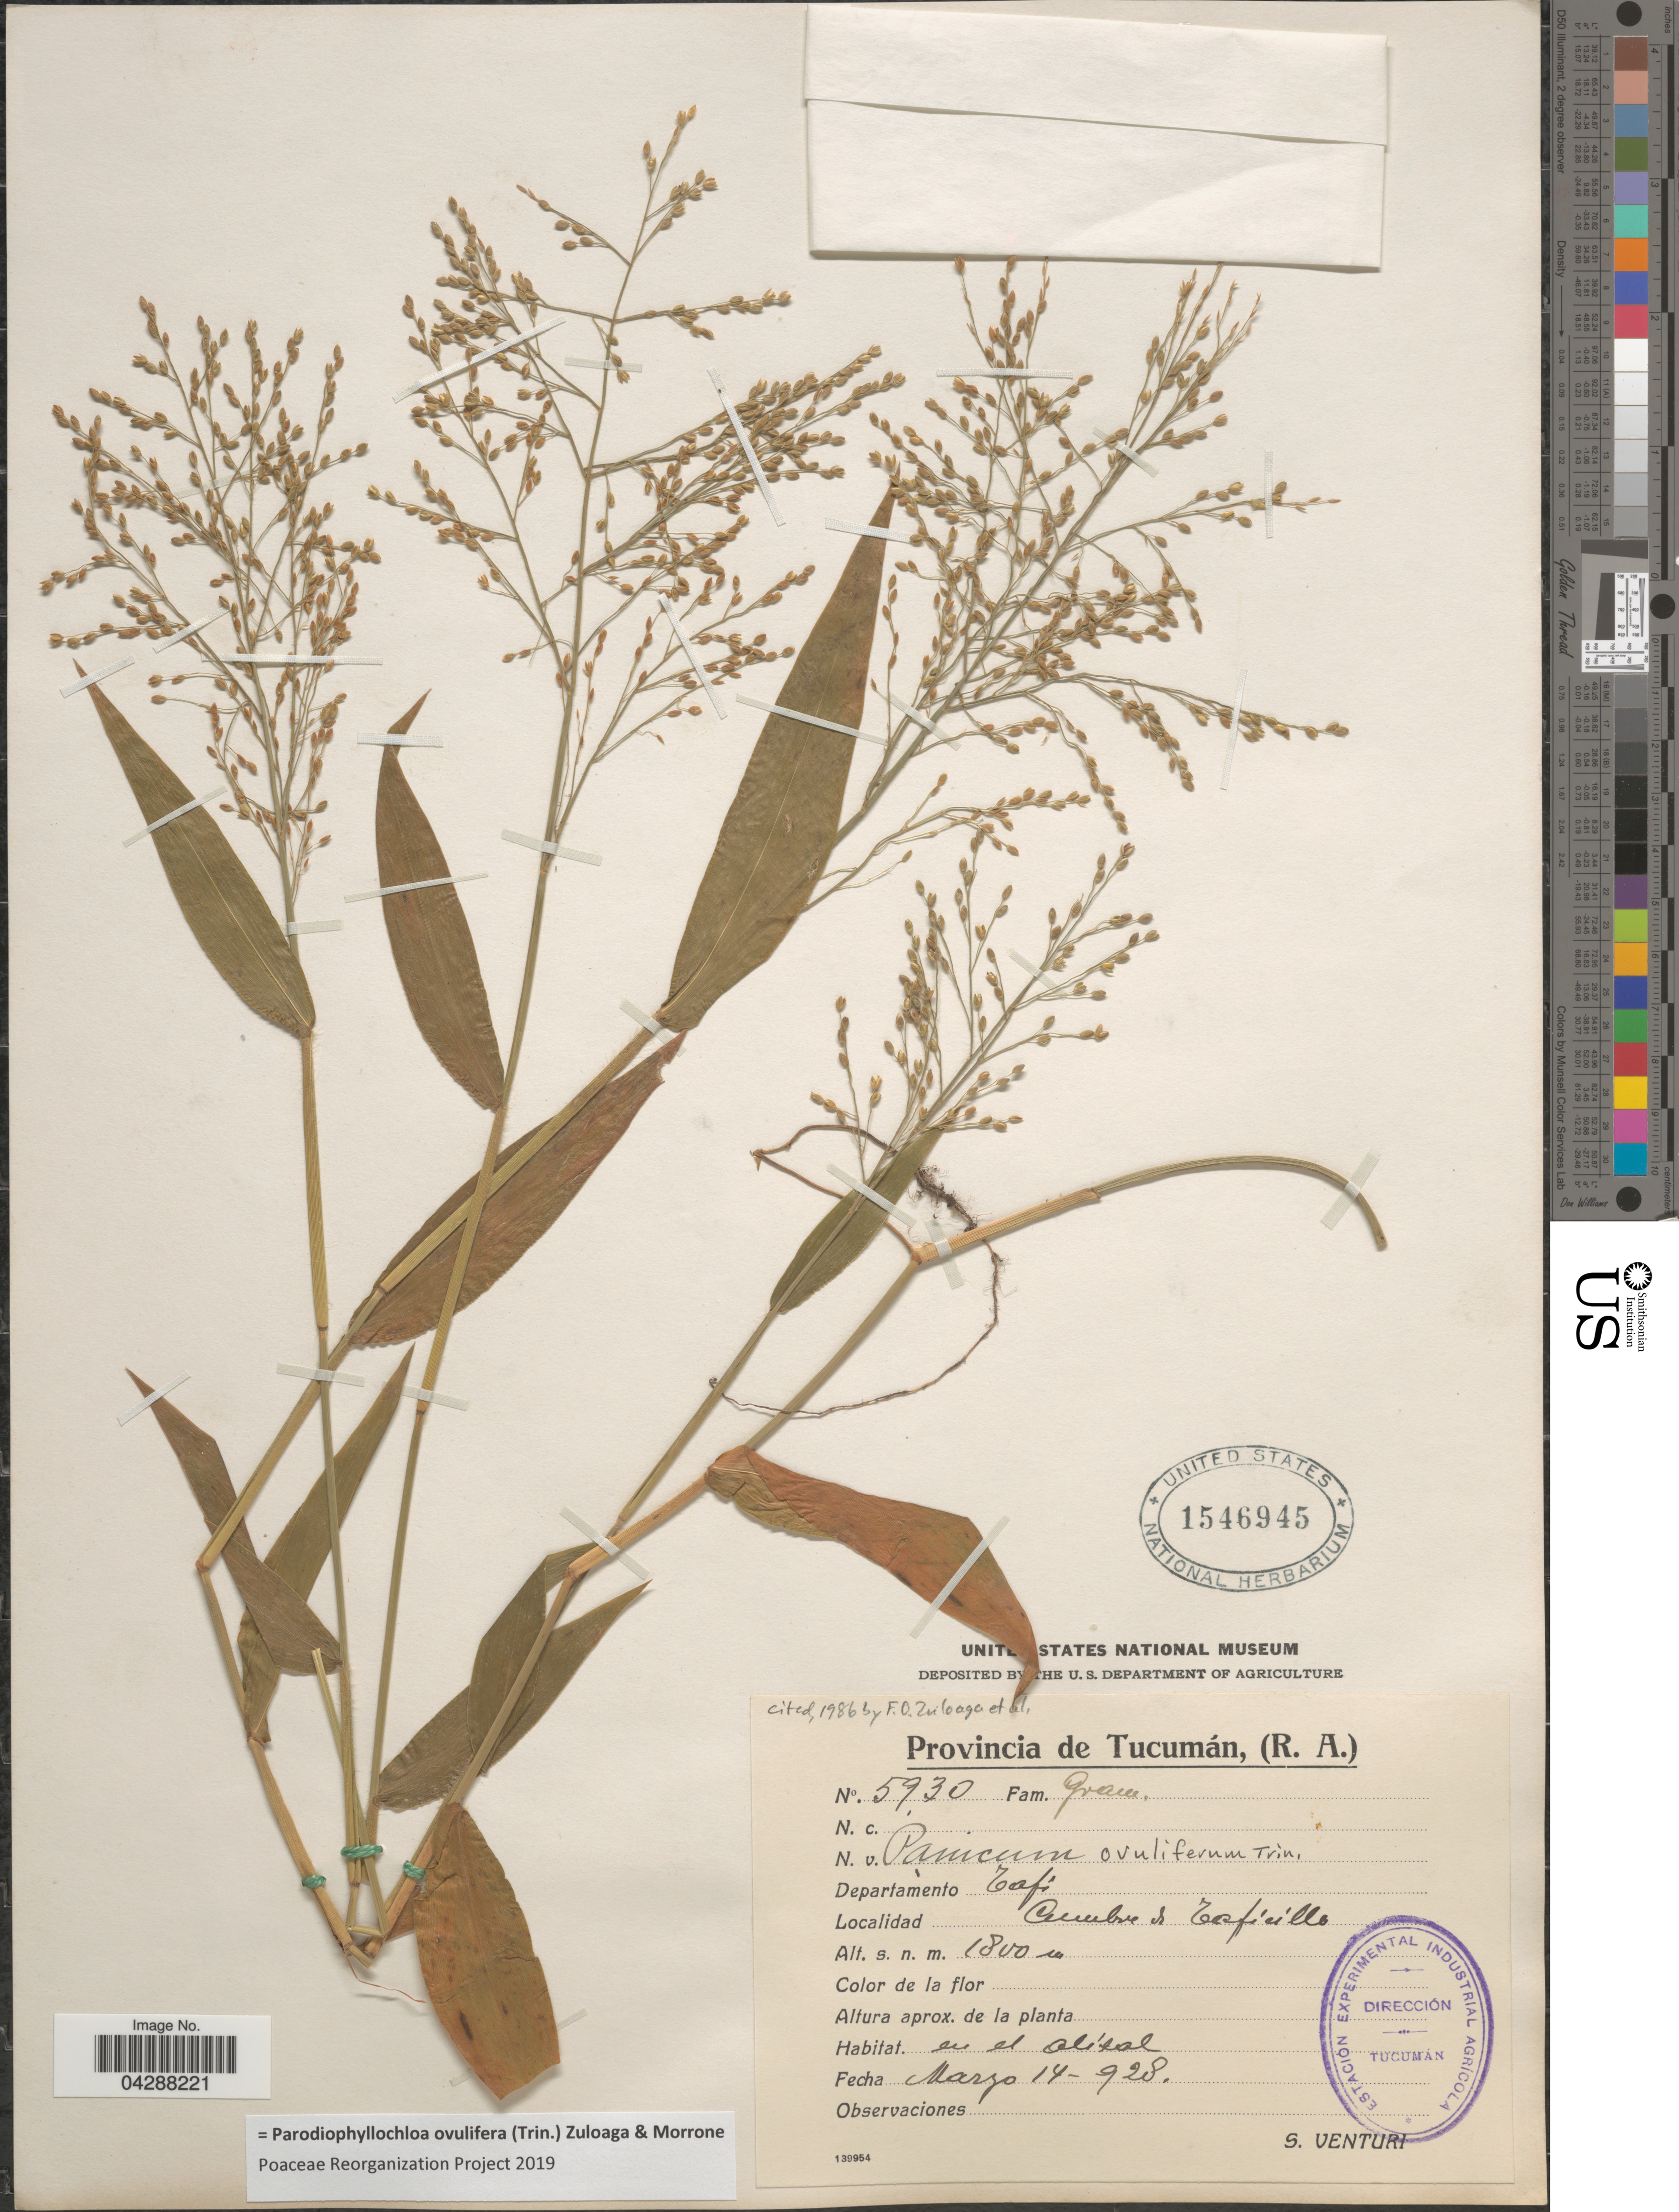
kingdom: Plantae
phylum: Tracheophyta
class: Liliopsida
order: Poales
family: Poaceae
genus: Parodiophyllochloa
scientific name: Parodiophyllochloa ovulifera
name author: (Trin.) Zuloaga & Morrone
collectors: S. Venturi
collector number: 5930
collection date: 1928-03-14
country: Argentina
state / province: Tucuman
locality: Departamento Tafí. Cumbre de Taficillo.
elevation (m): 1800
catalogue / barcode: US 1546945